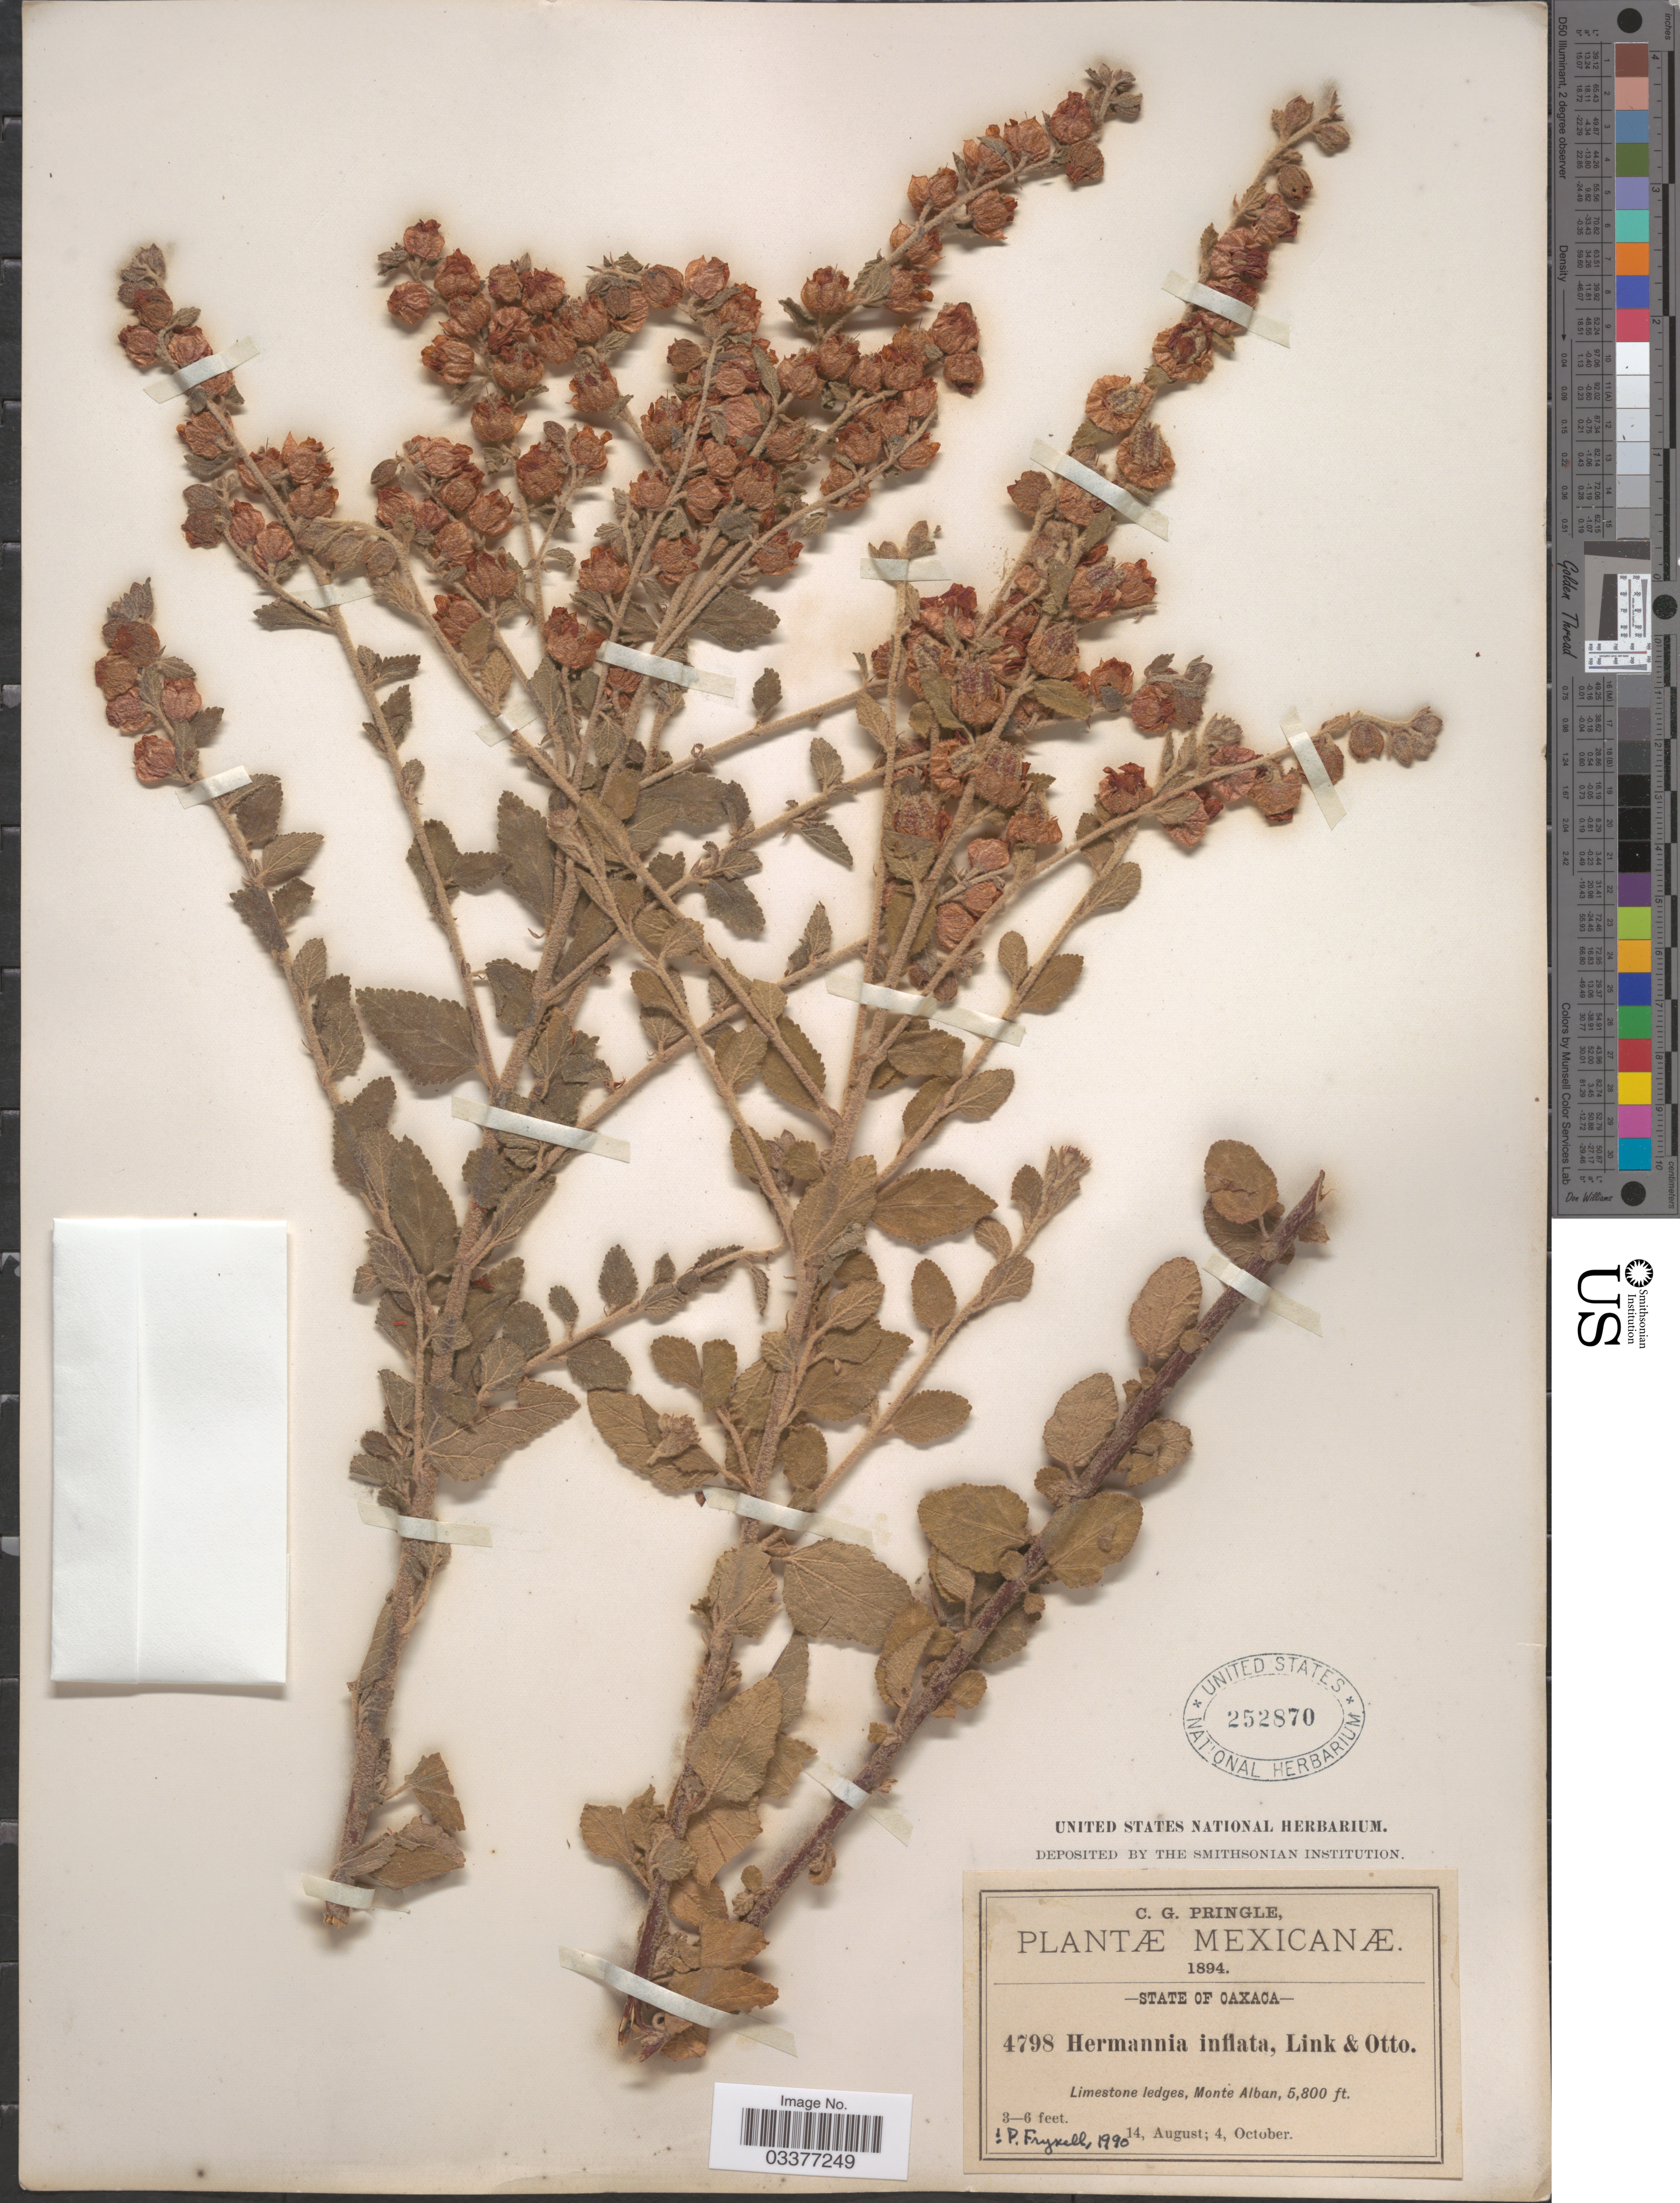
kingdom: Plantae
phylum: Tracheophyta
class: Magnoliopsida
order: Malvales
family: Malvaceae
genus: Hermannia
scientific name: Hermannia inflata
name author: Link & Otto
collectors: C. G. Pringle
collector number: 4798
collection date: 1894-08-14/1894-10-04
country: Mexico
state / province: Oaxaca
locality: Limestone ledges, Monte Alban.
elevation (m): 1768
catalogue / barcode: US 252870